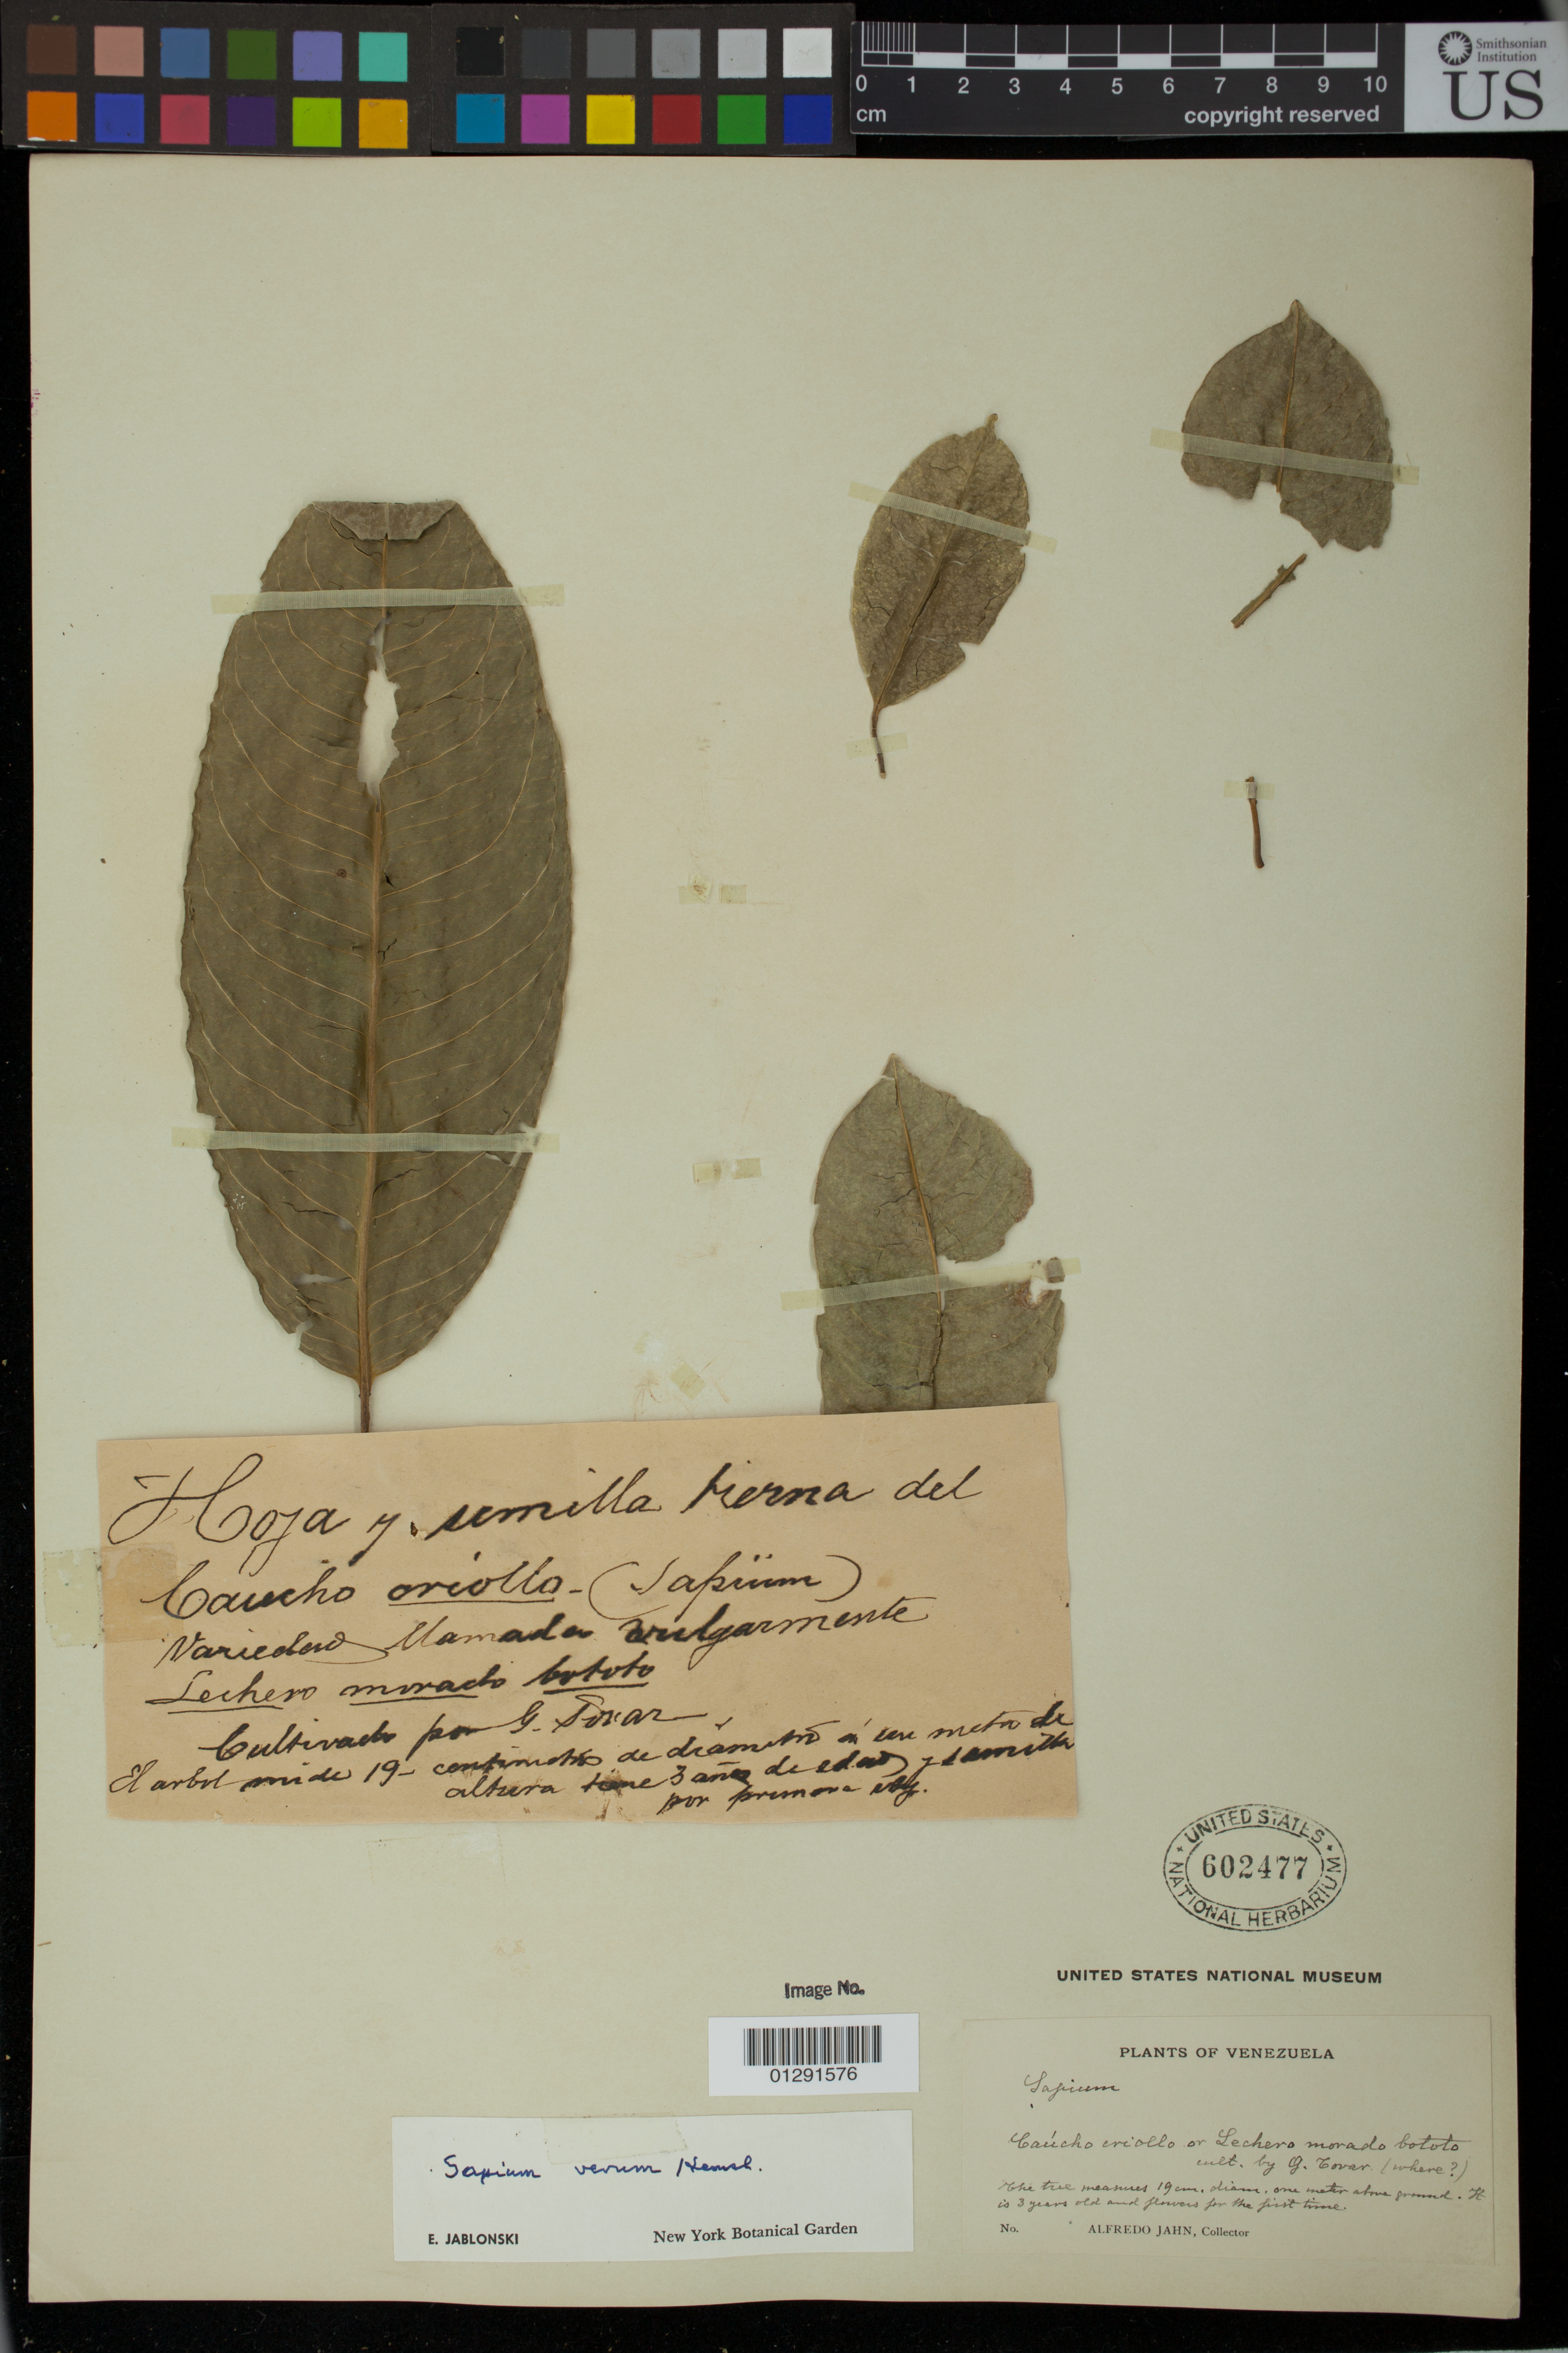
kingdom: Plantae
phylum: Tracheophyta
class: Magnoliopsida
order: Malpighiales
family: Euphorbiaceae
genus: Sapium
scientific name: Sapium stylare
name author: Müll. Arg.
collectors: A. Jahn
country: Venezuela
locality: Cultivated by G. Tovar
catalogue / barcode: US 602477